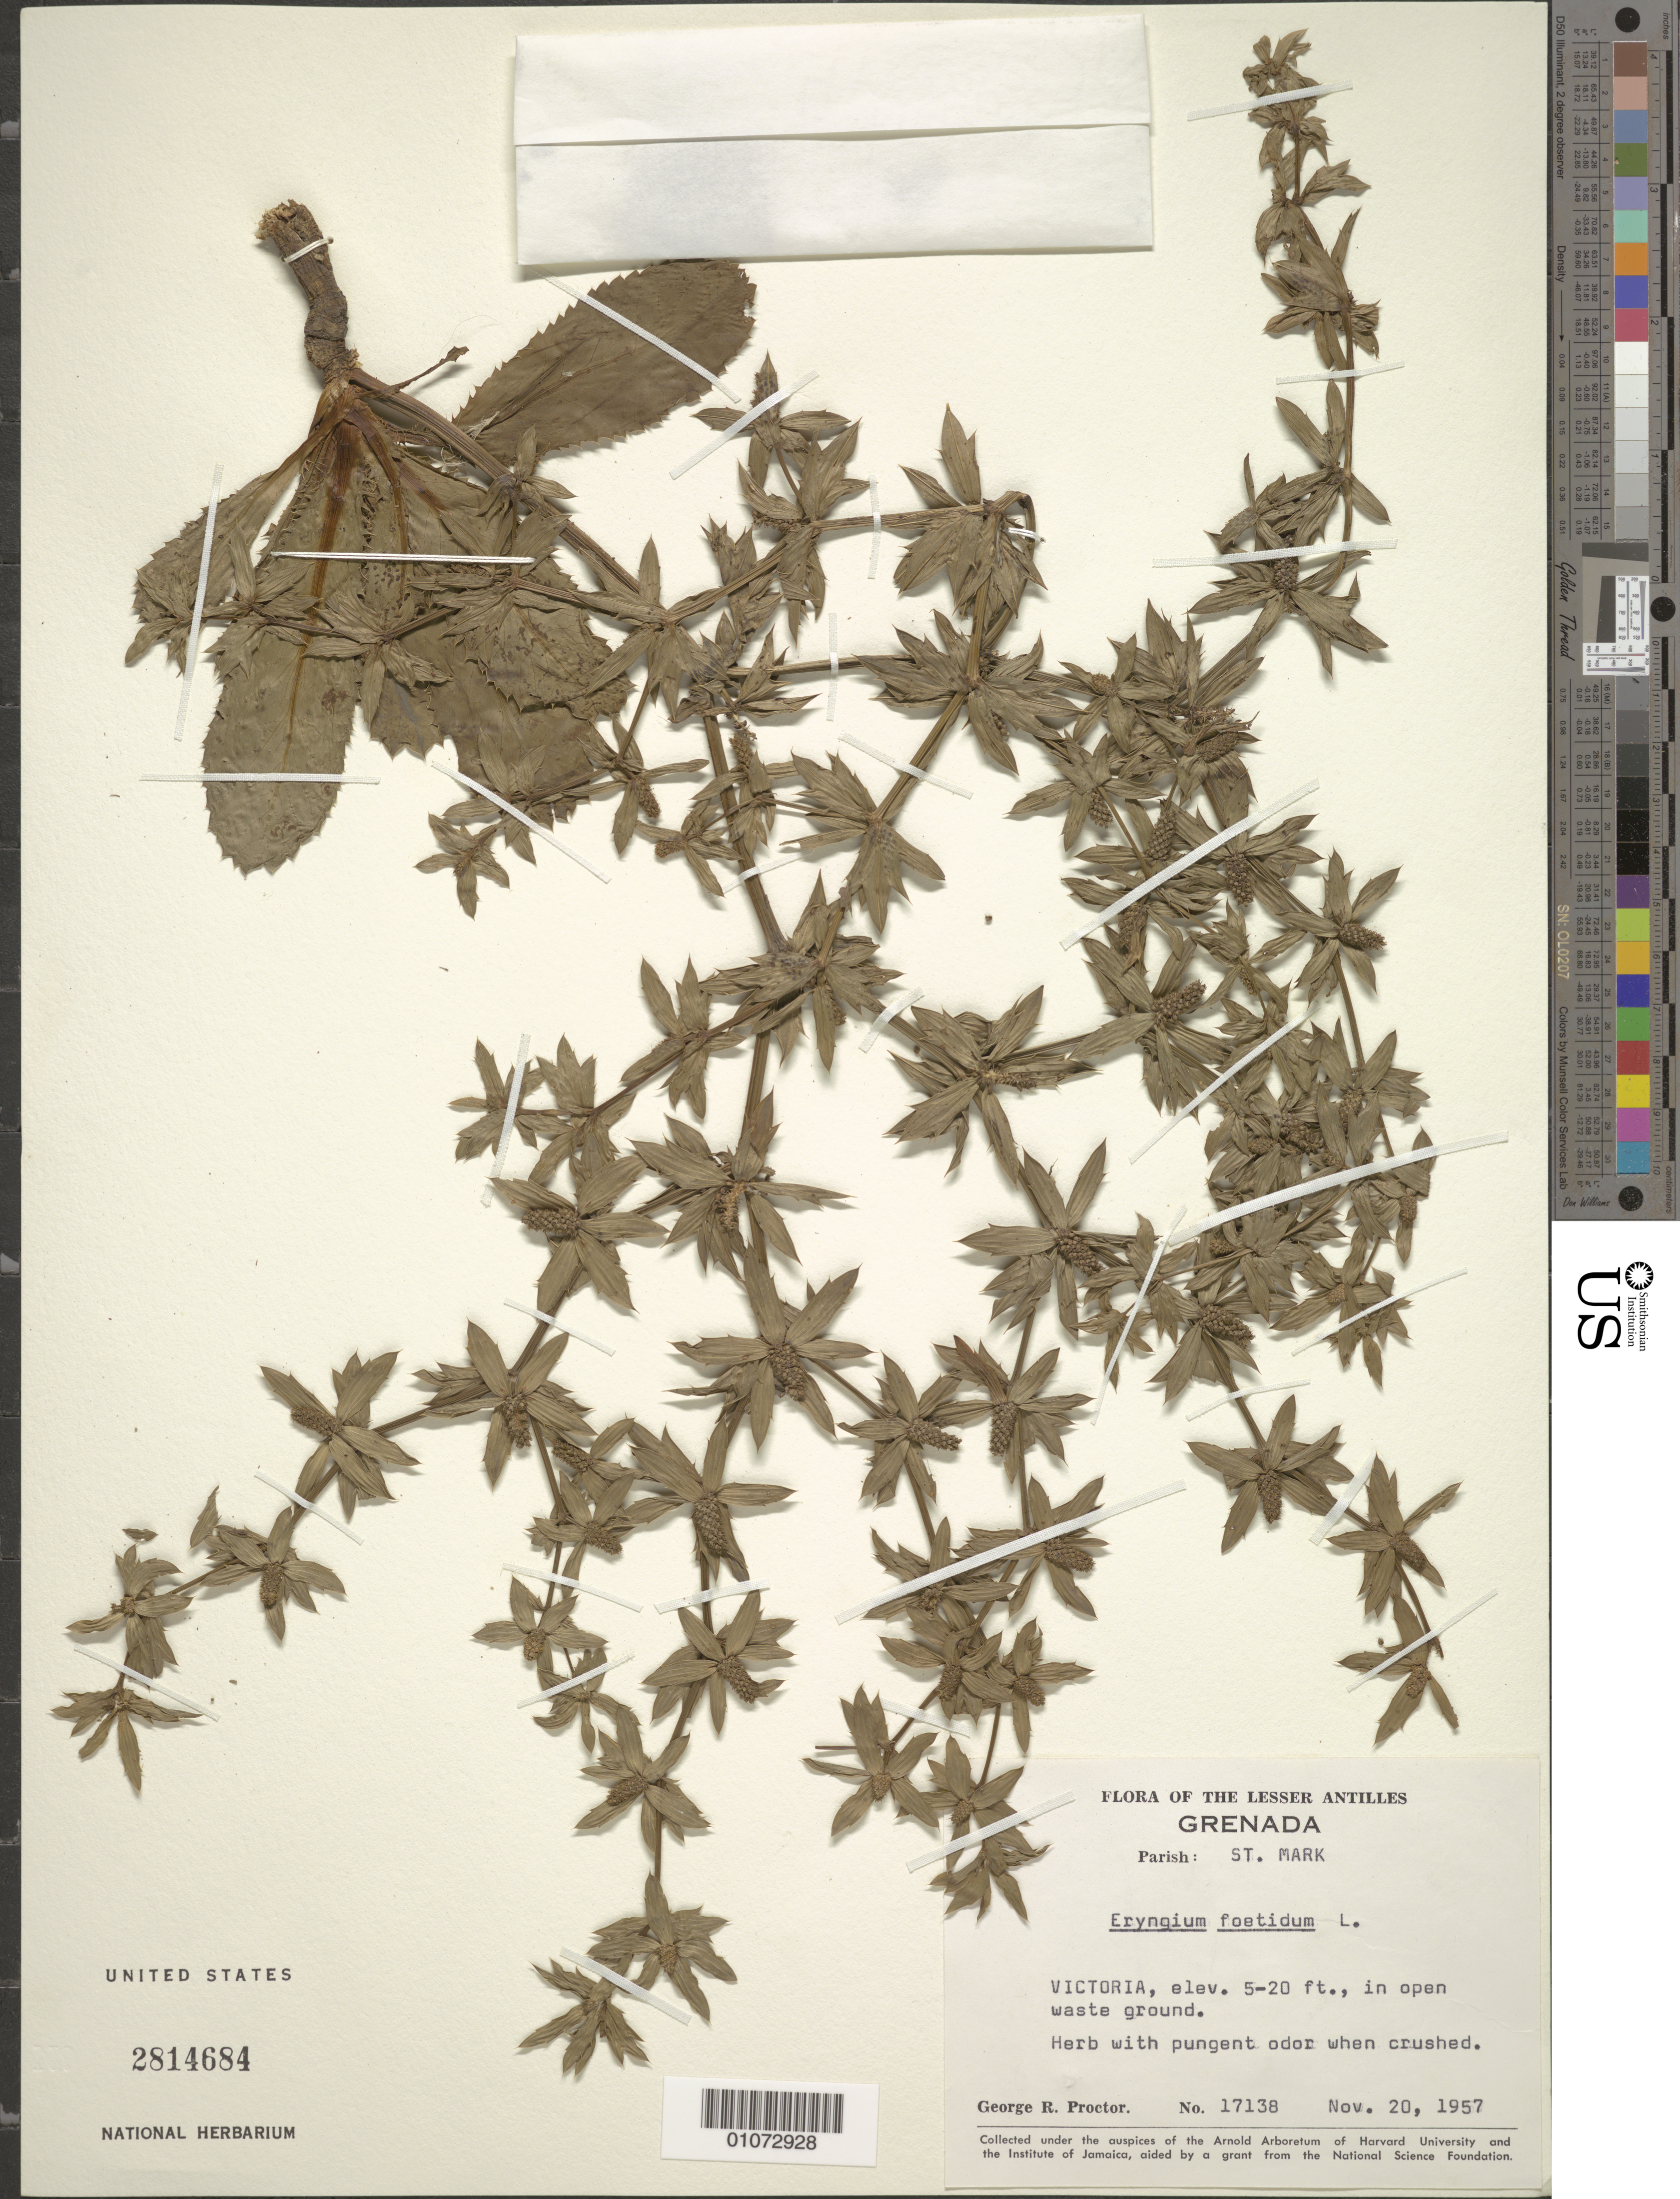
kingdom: Plantae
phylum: Tracheophyta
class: Magnoliopsida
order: Apiales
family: Apiaceae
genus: Eryngium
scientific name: Eryngium foetidum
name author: L.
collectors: G. R. Proctor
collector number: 17138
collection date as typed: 20 Nov 1957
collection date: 1957-11-20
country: Grenada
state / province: Saint Mark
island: Grenada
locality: Victoria, in open waste ground.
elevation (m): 2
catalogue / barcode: US 2814684